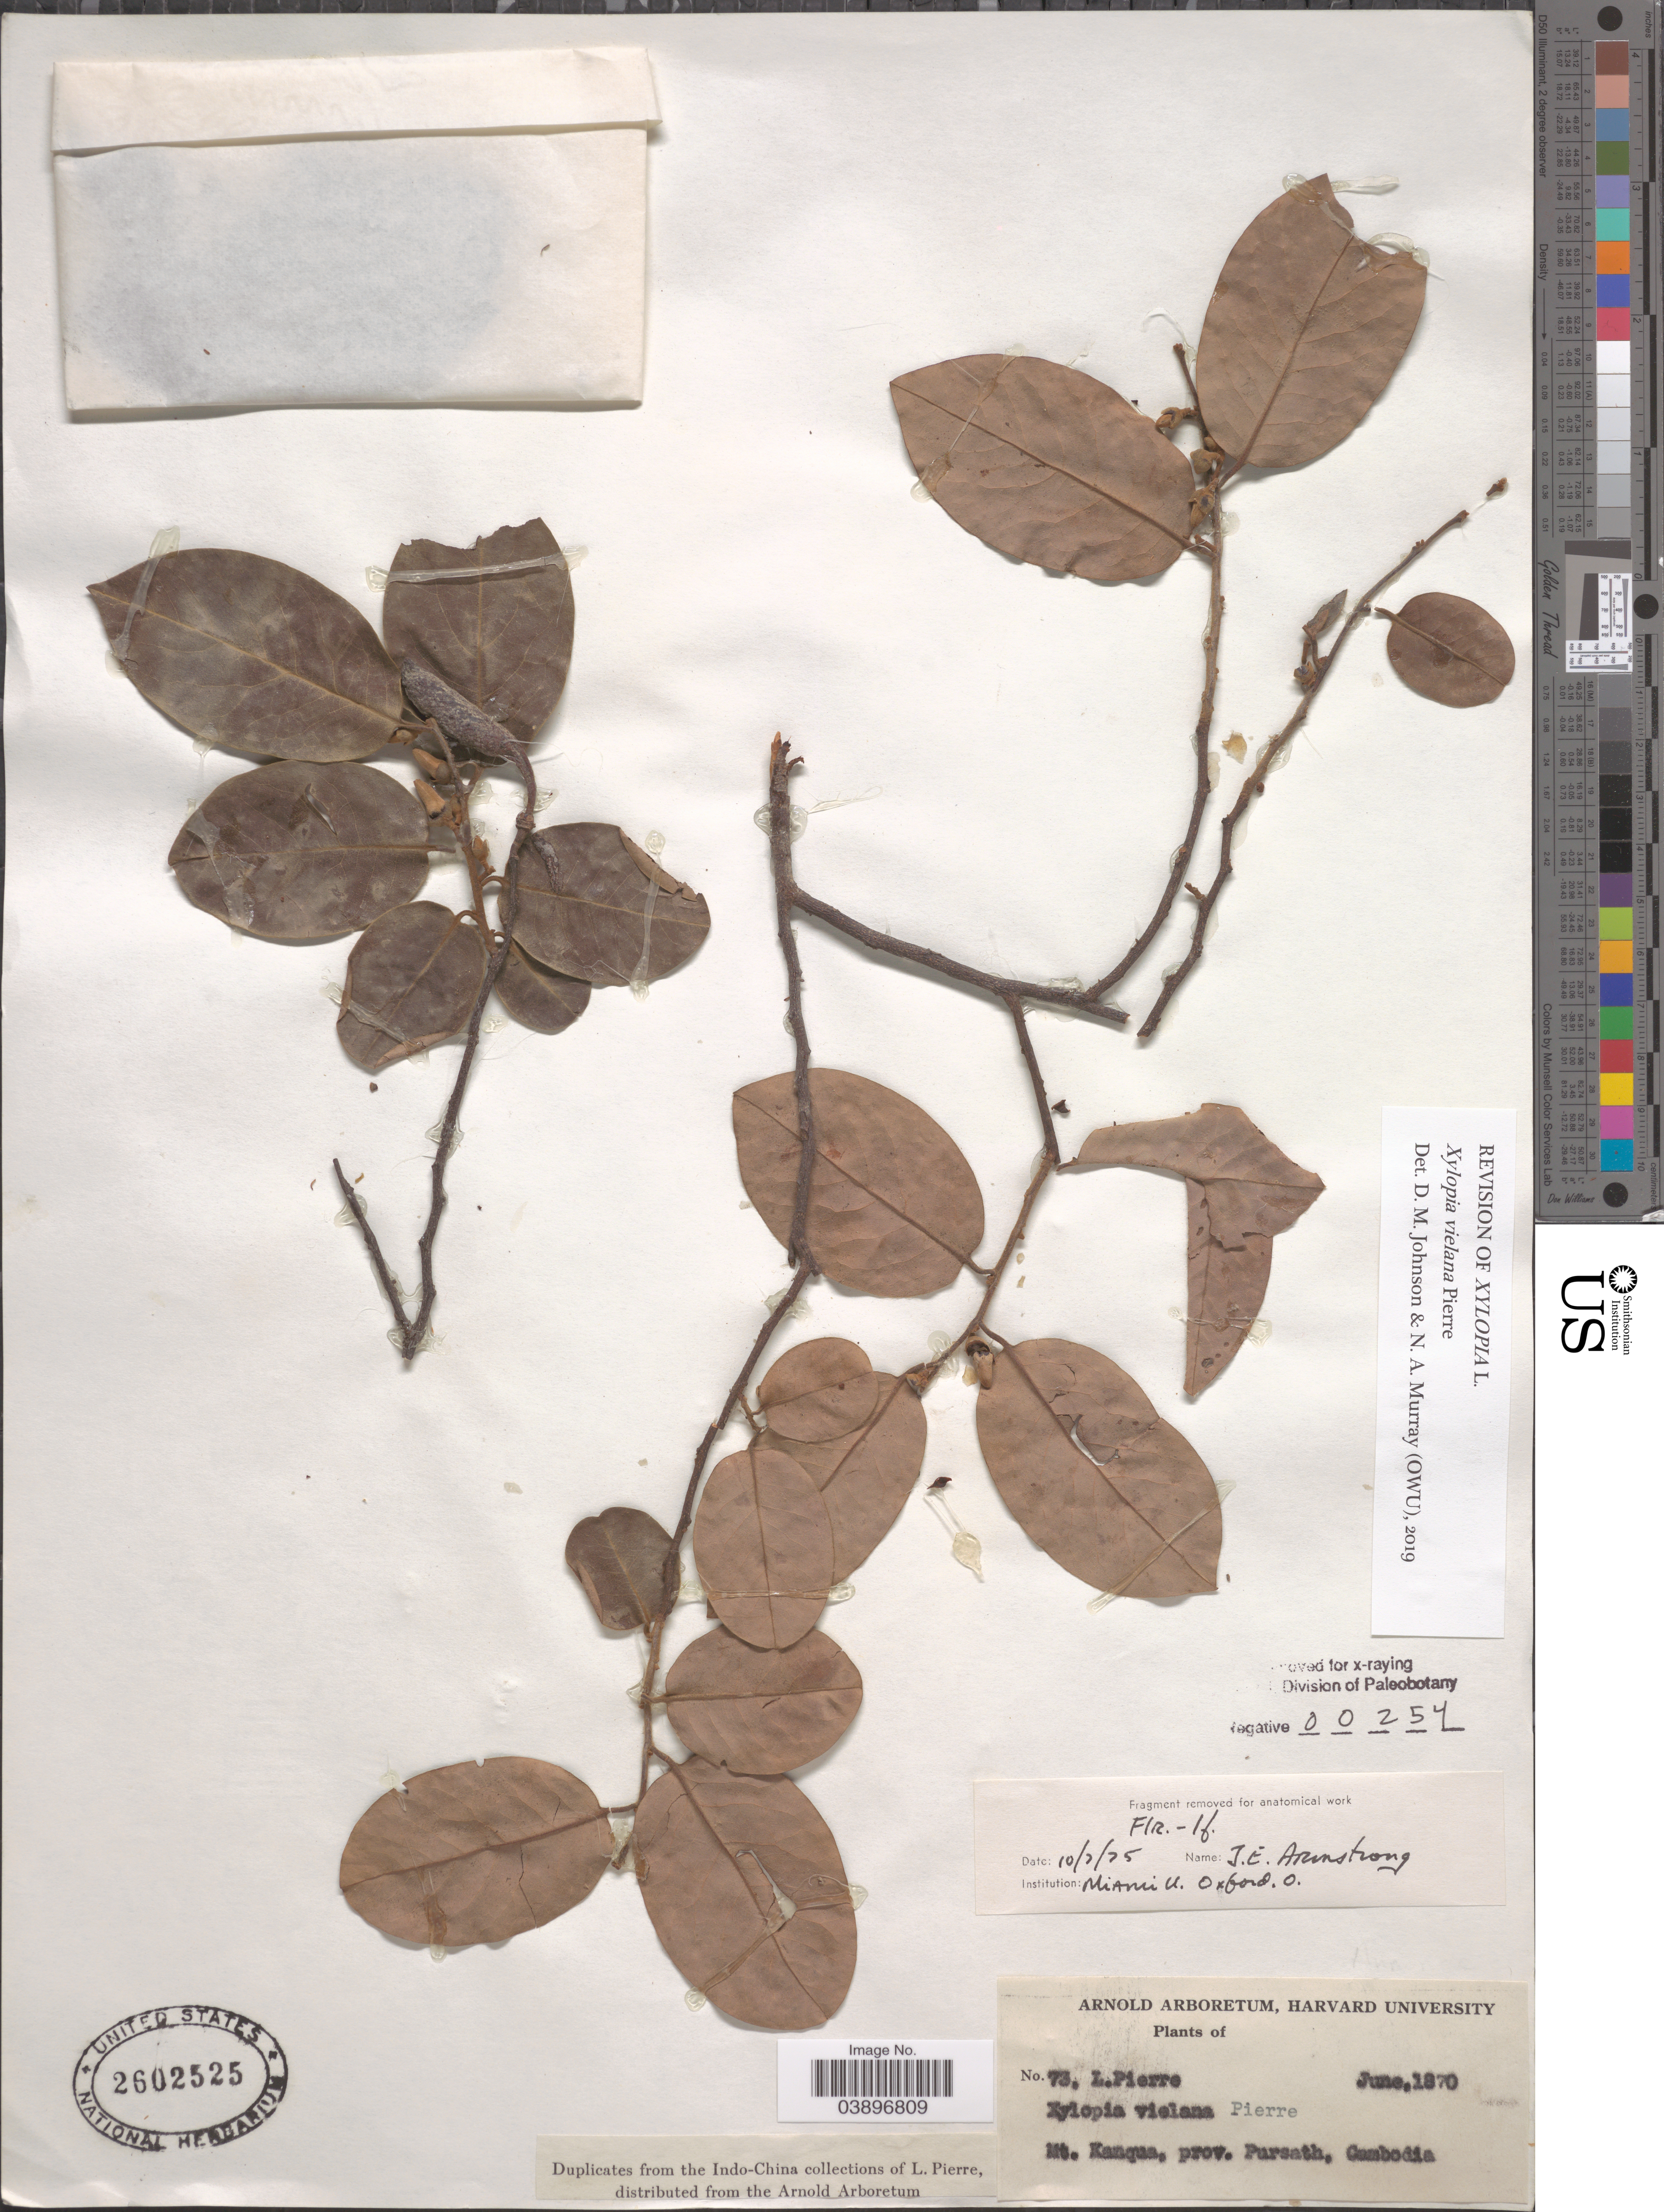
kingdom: Plantae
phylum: Tracheophyta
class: Magnoliopsida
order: Magnoliales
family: Annonaceae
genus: Xylopia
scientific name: Xylopia sumatrana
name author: (Miq.) D.M. Johnson & N.A. Murray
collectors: L. Pierre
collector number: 73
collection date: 1870-06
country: Cambodia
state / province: Pursat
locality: Mt. Kanqua, prov. Pursath.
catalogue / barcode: US 2602525